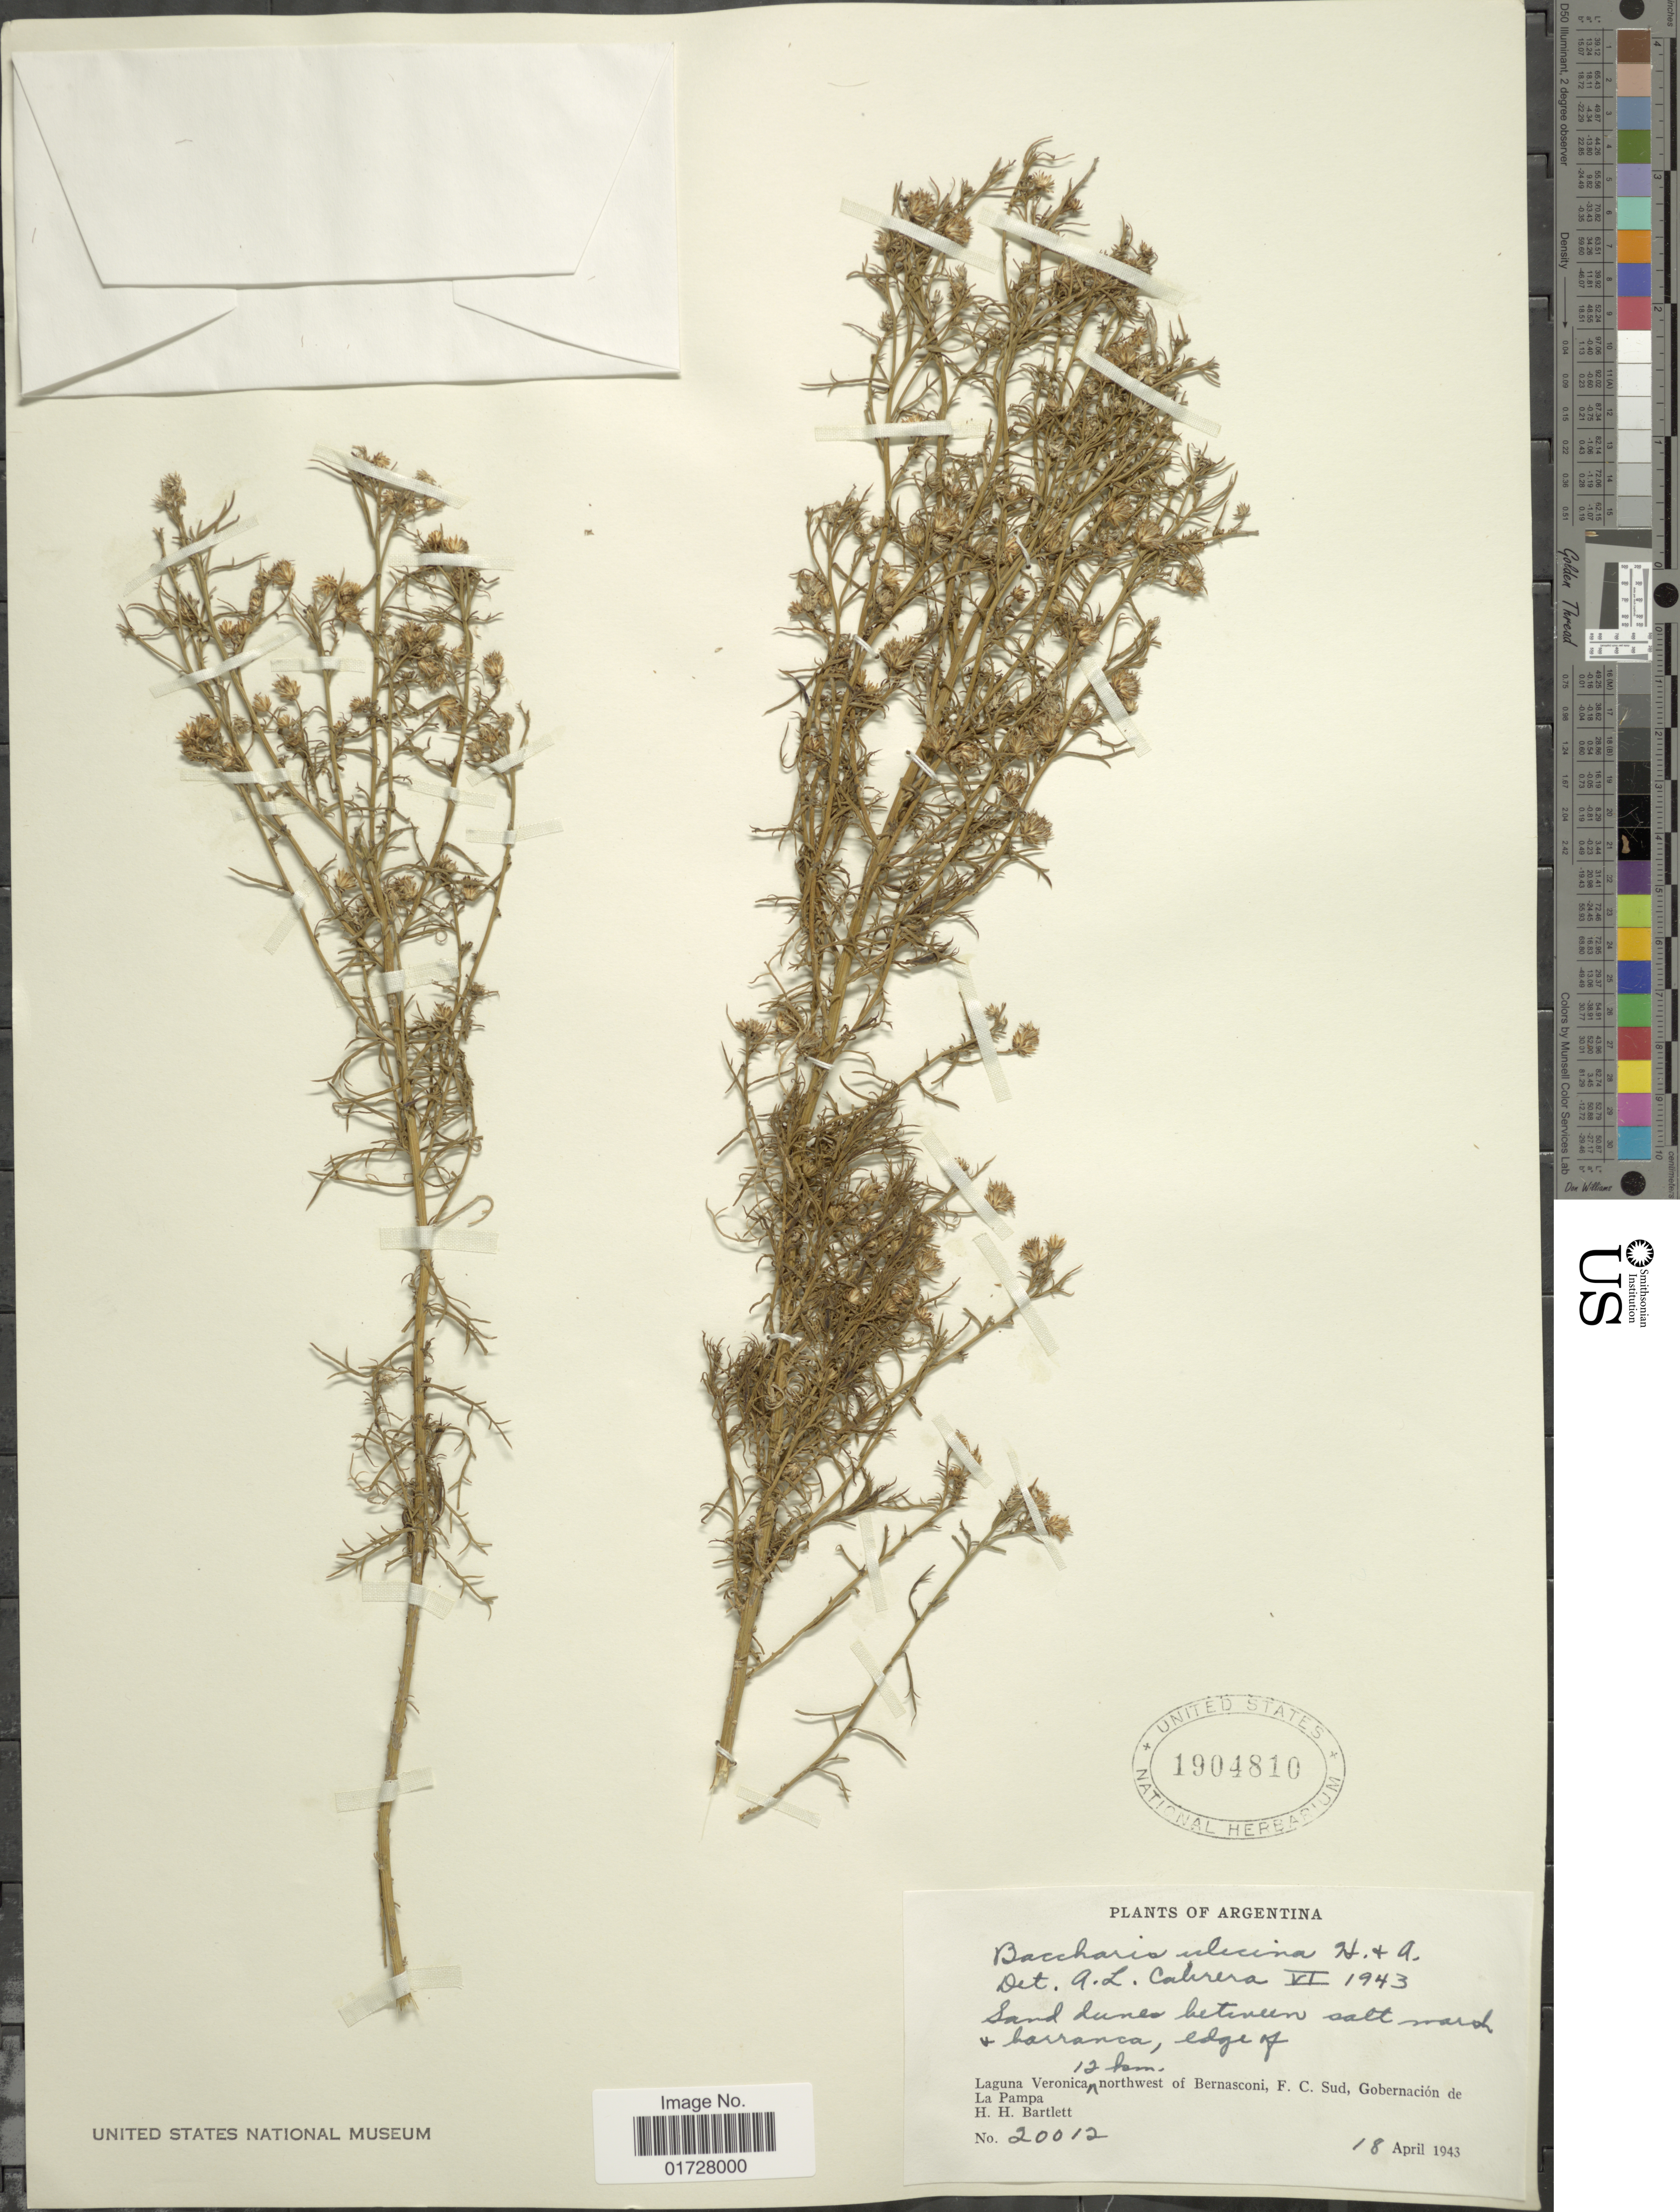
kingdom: Plantae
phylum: Tracheophyta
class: Magnoliopsida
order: Asterales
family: Asteraceae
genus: Baccharis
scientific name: Baccharis ulicina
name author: Hook. & Arn.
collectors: H. H. Bartlett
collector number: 20012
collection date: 1943-04-18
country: Argentina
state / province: La Pampa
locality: Laguna Veronica 12 km northwest of Bernasconi, F. C. Sud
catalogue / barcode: US 1904810